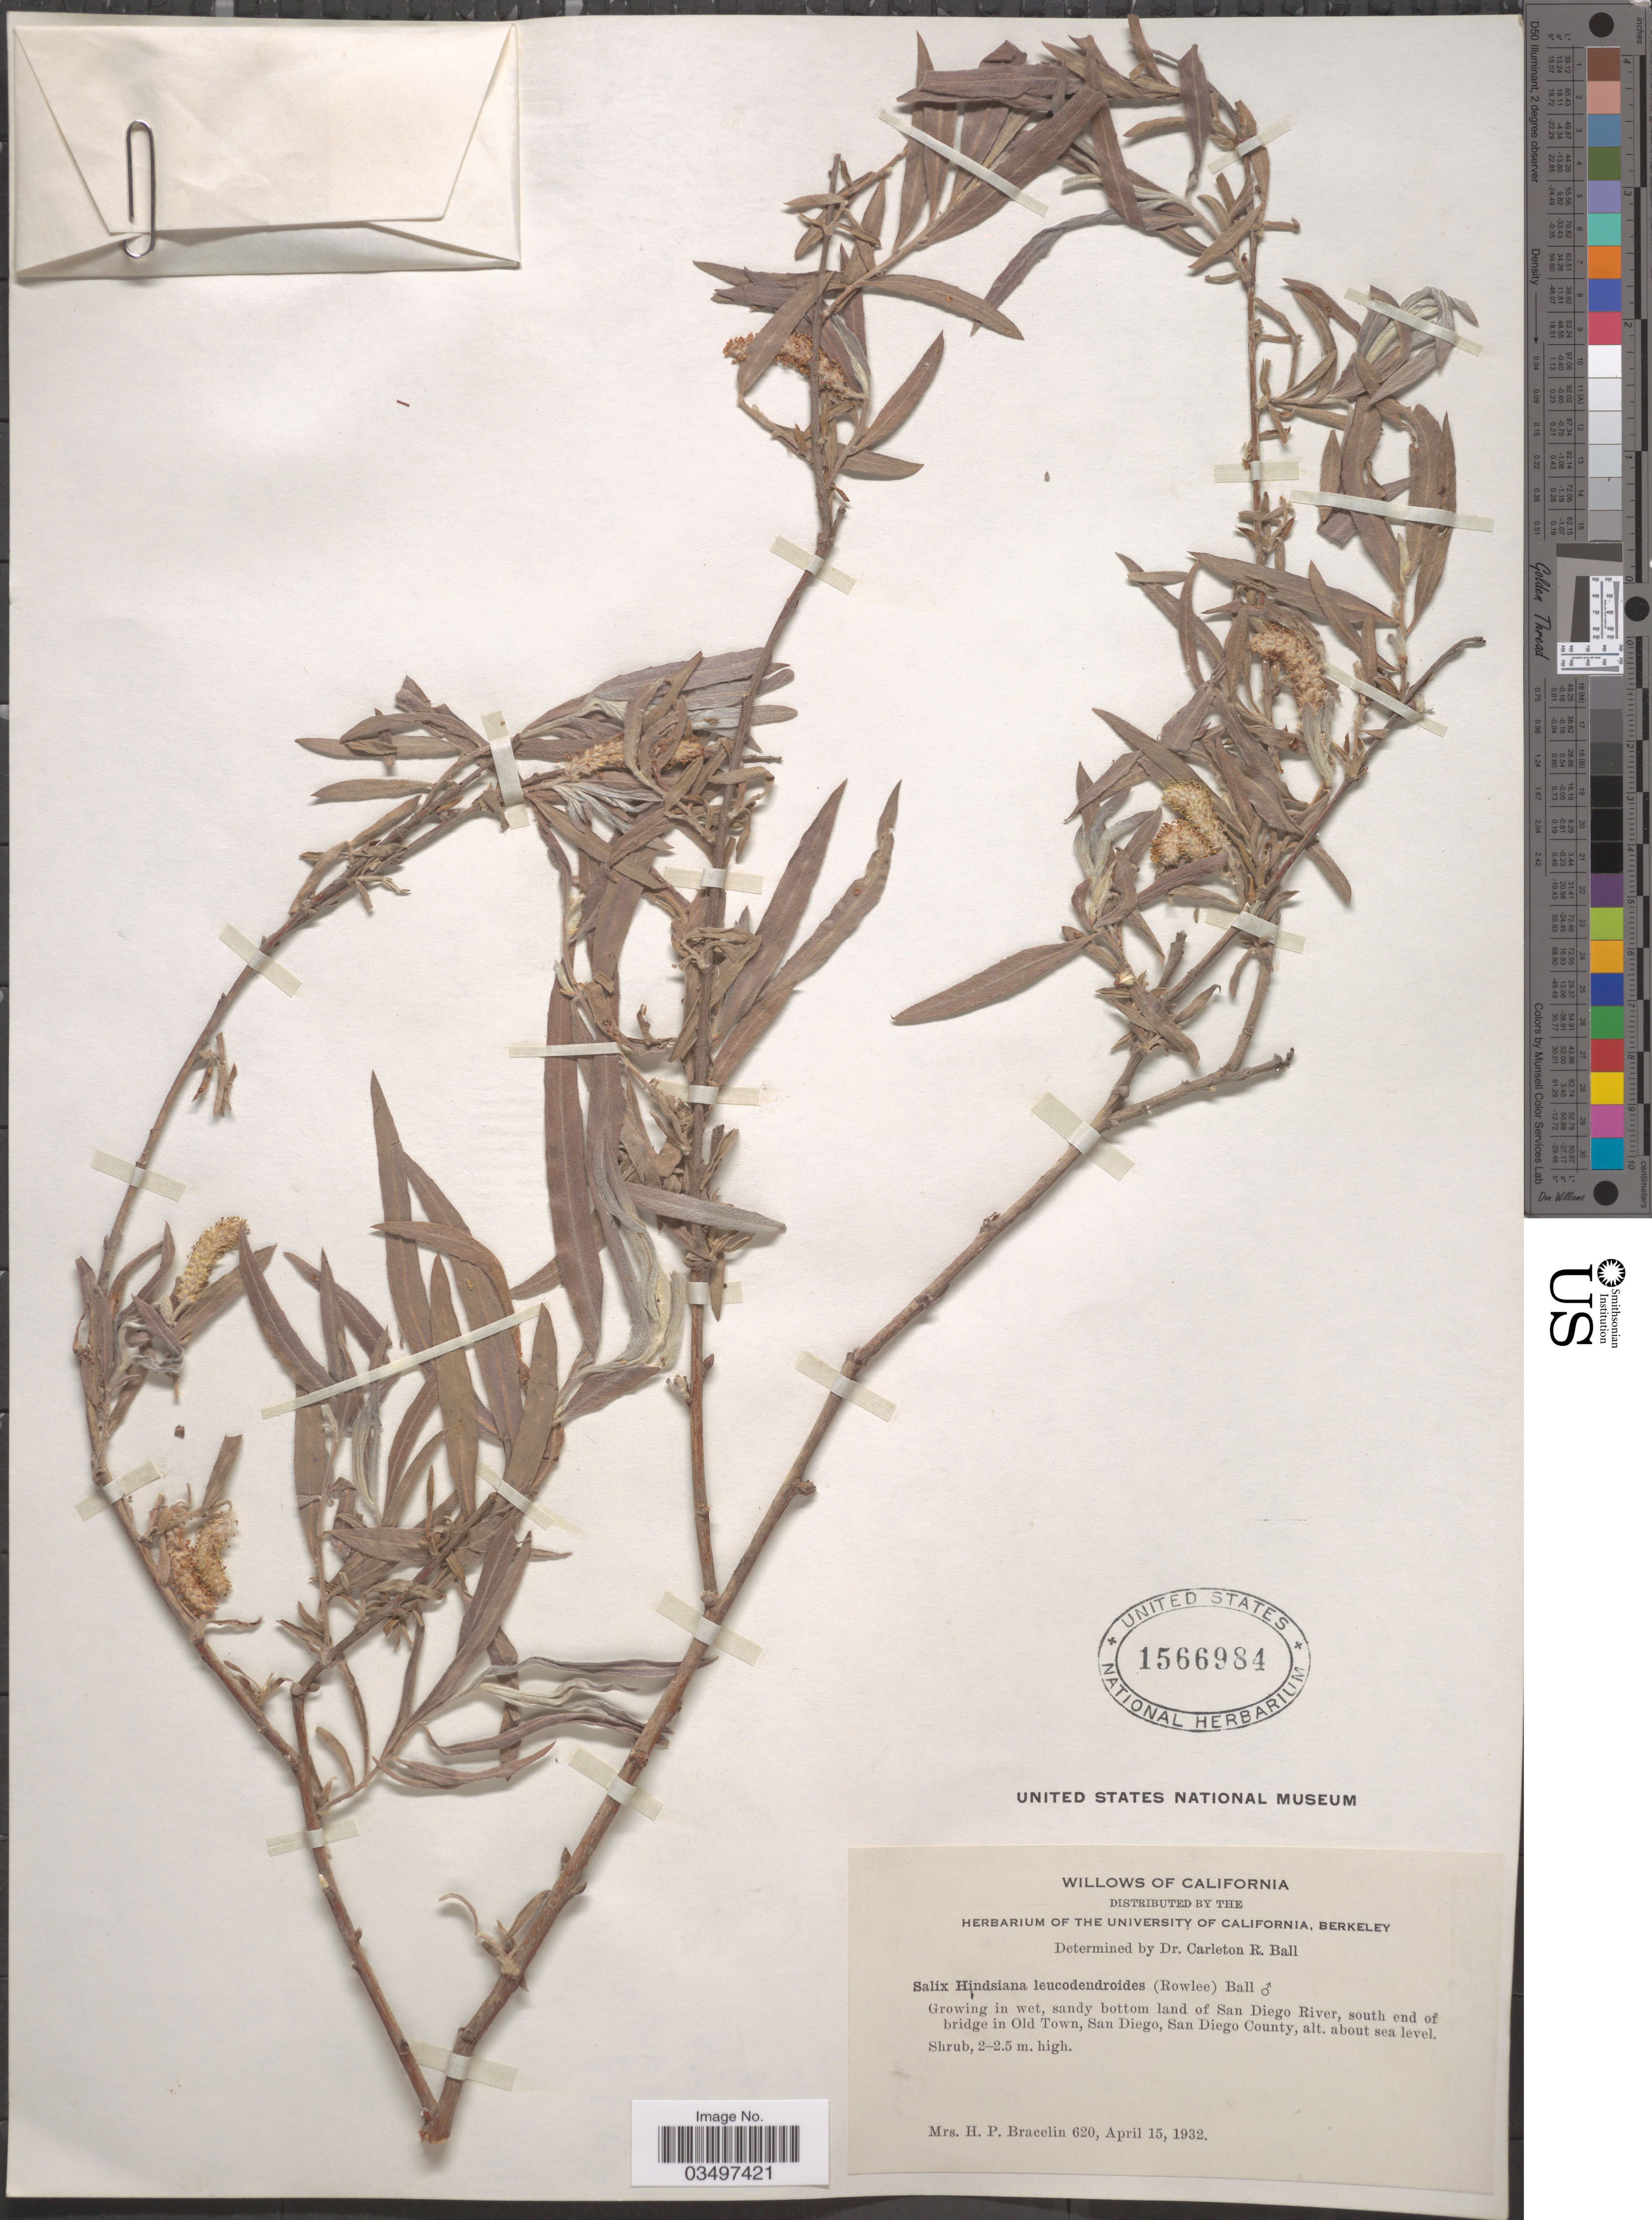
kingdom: Plantae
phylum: Tracheophyta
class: Magnoliopsida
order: Malpighiales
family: Salicaceae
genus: Salix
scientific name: Salix hindsiana var. leucodendroides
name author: (Rowlee) C.R. Ball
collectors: H. Bracelin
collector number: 620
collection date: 1932-04-15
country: United States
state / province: California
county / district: San Diego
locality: Sandy bottom land of San Diego River, south end of bridge in Old Town, San Diego, San Diego County.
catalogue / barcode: US 1566984